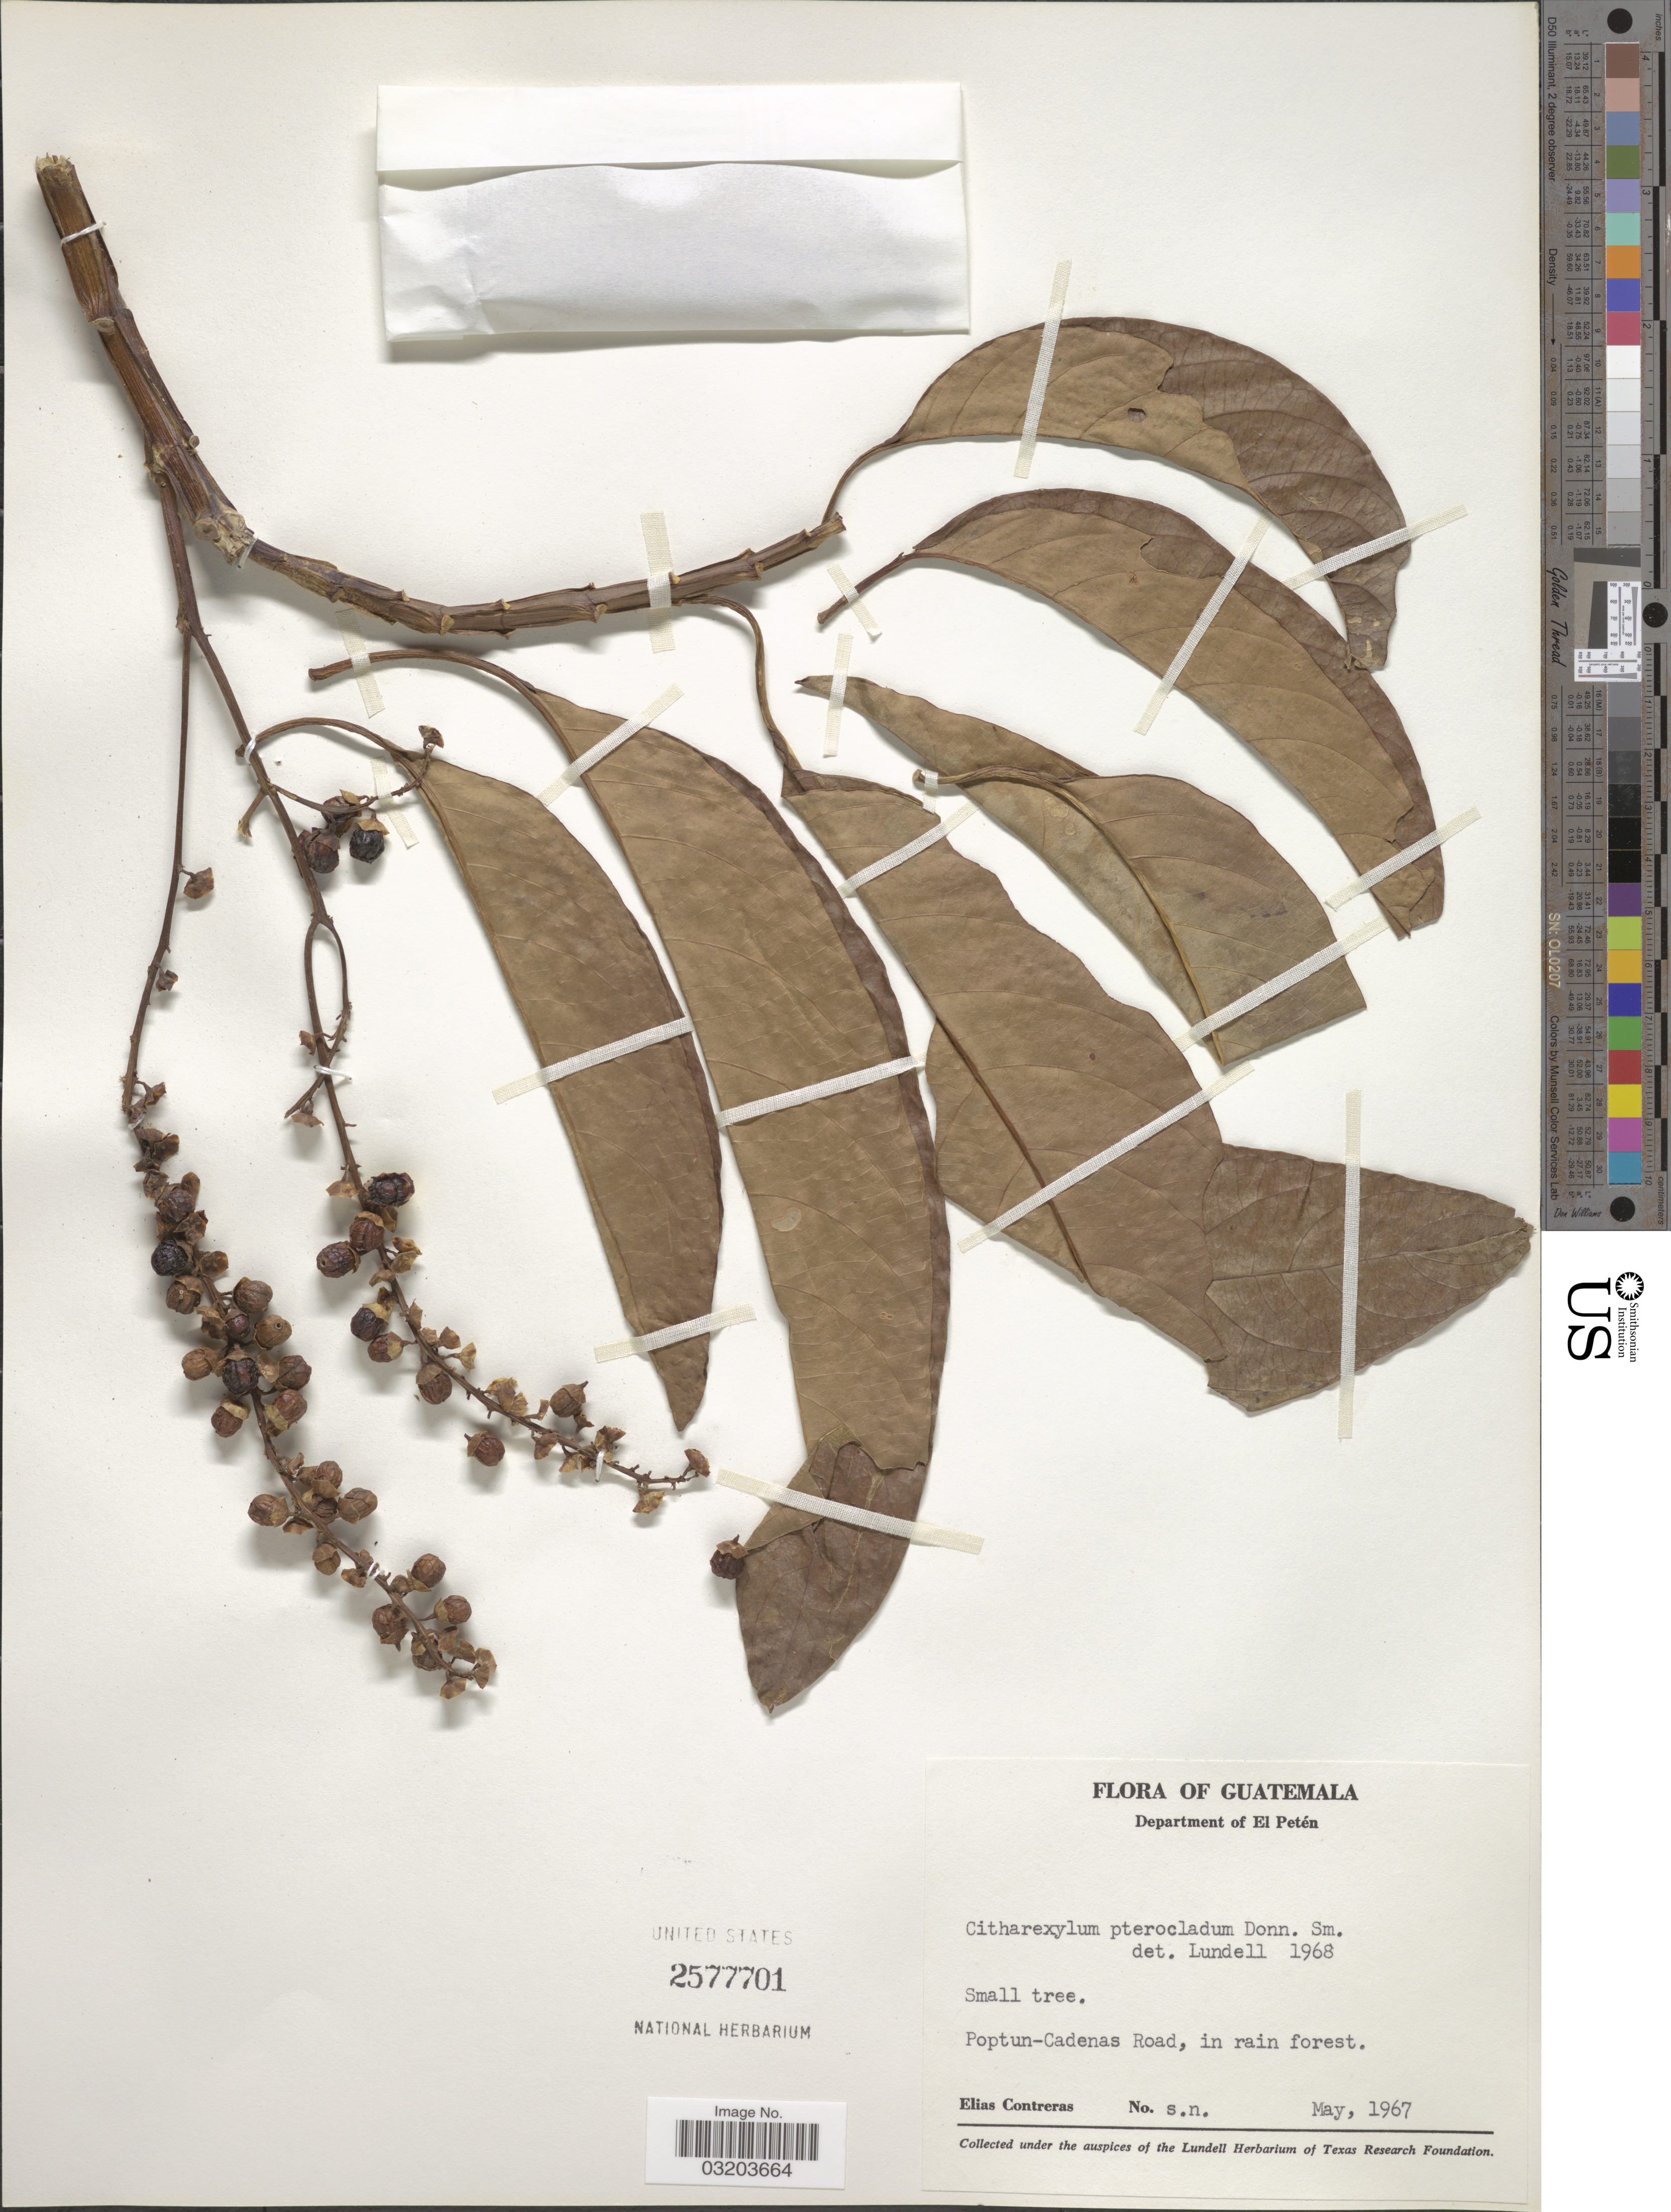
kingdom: Plantae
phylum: Tracheophyta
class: Magnoliopsida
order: Lamiales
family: Verbenaceae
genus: Citharexylum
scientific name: Citharexylum pterocladum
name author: Donn. Sm.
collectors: E. Contreras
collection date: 1967-05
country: Guatemala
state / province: El Petén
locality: Department of El Petén. Poptun-Cadenas Road, in rain forest.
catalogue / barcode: US 2577701